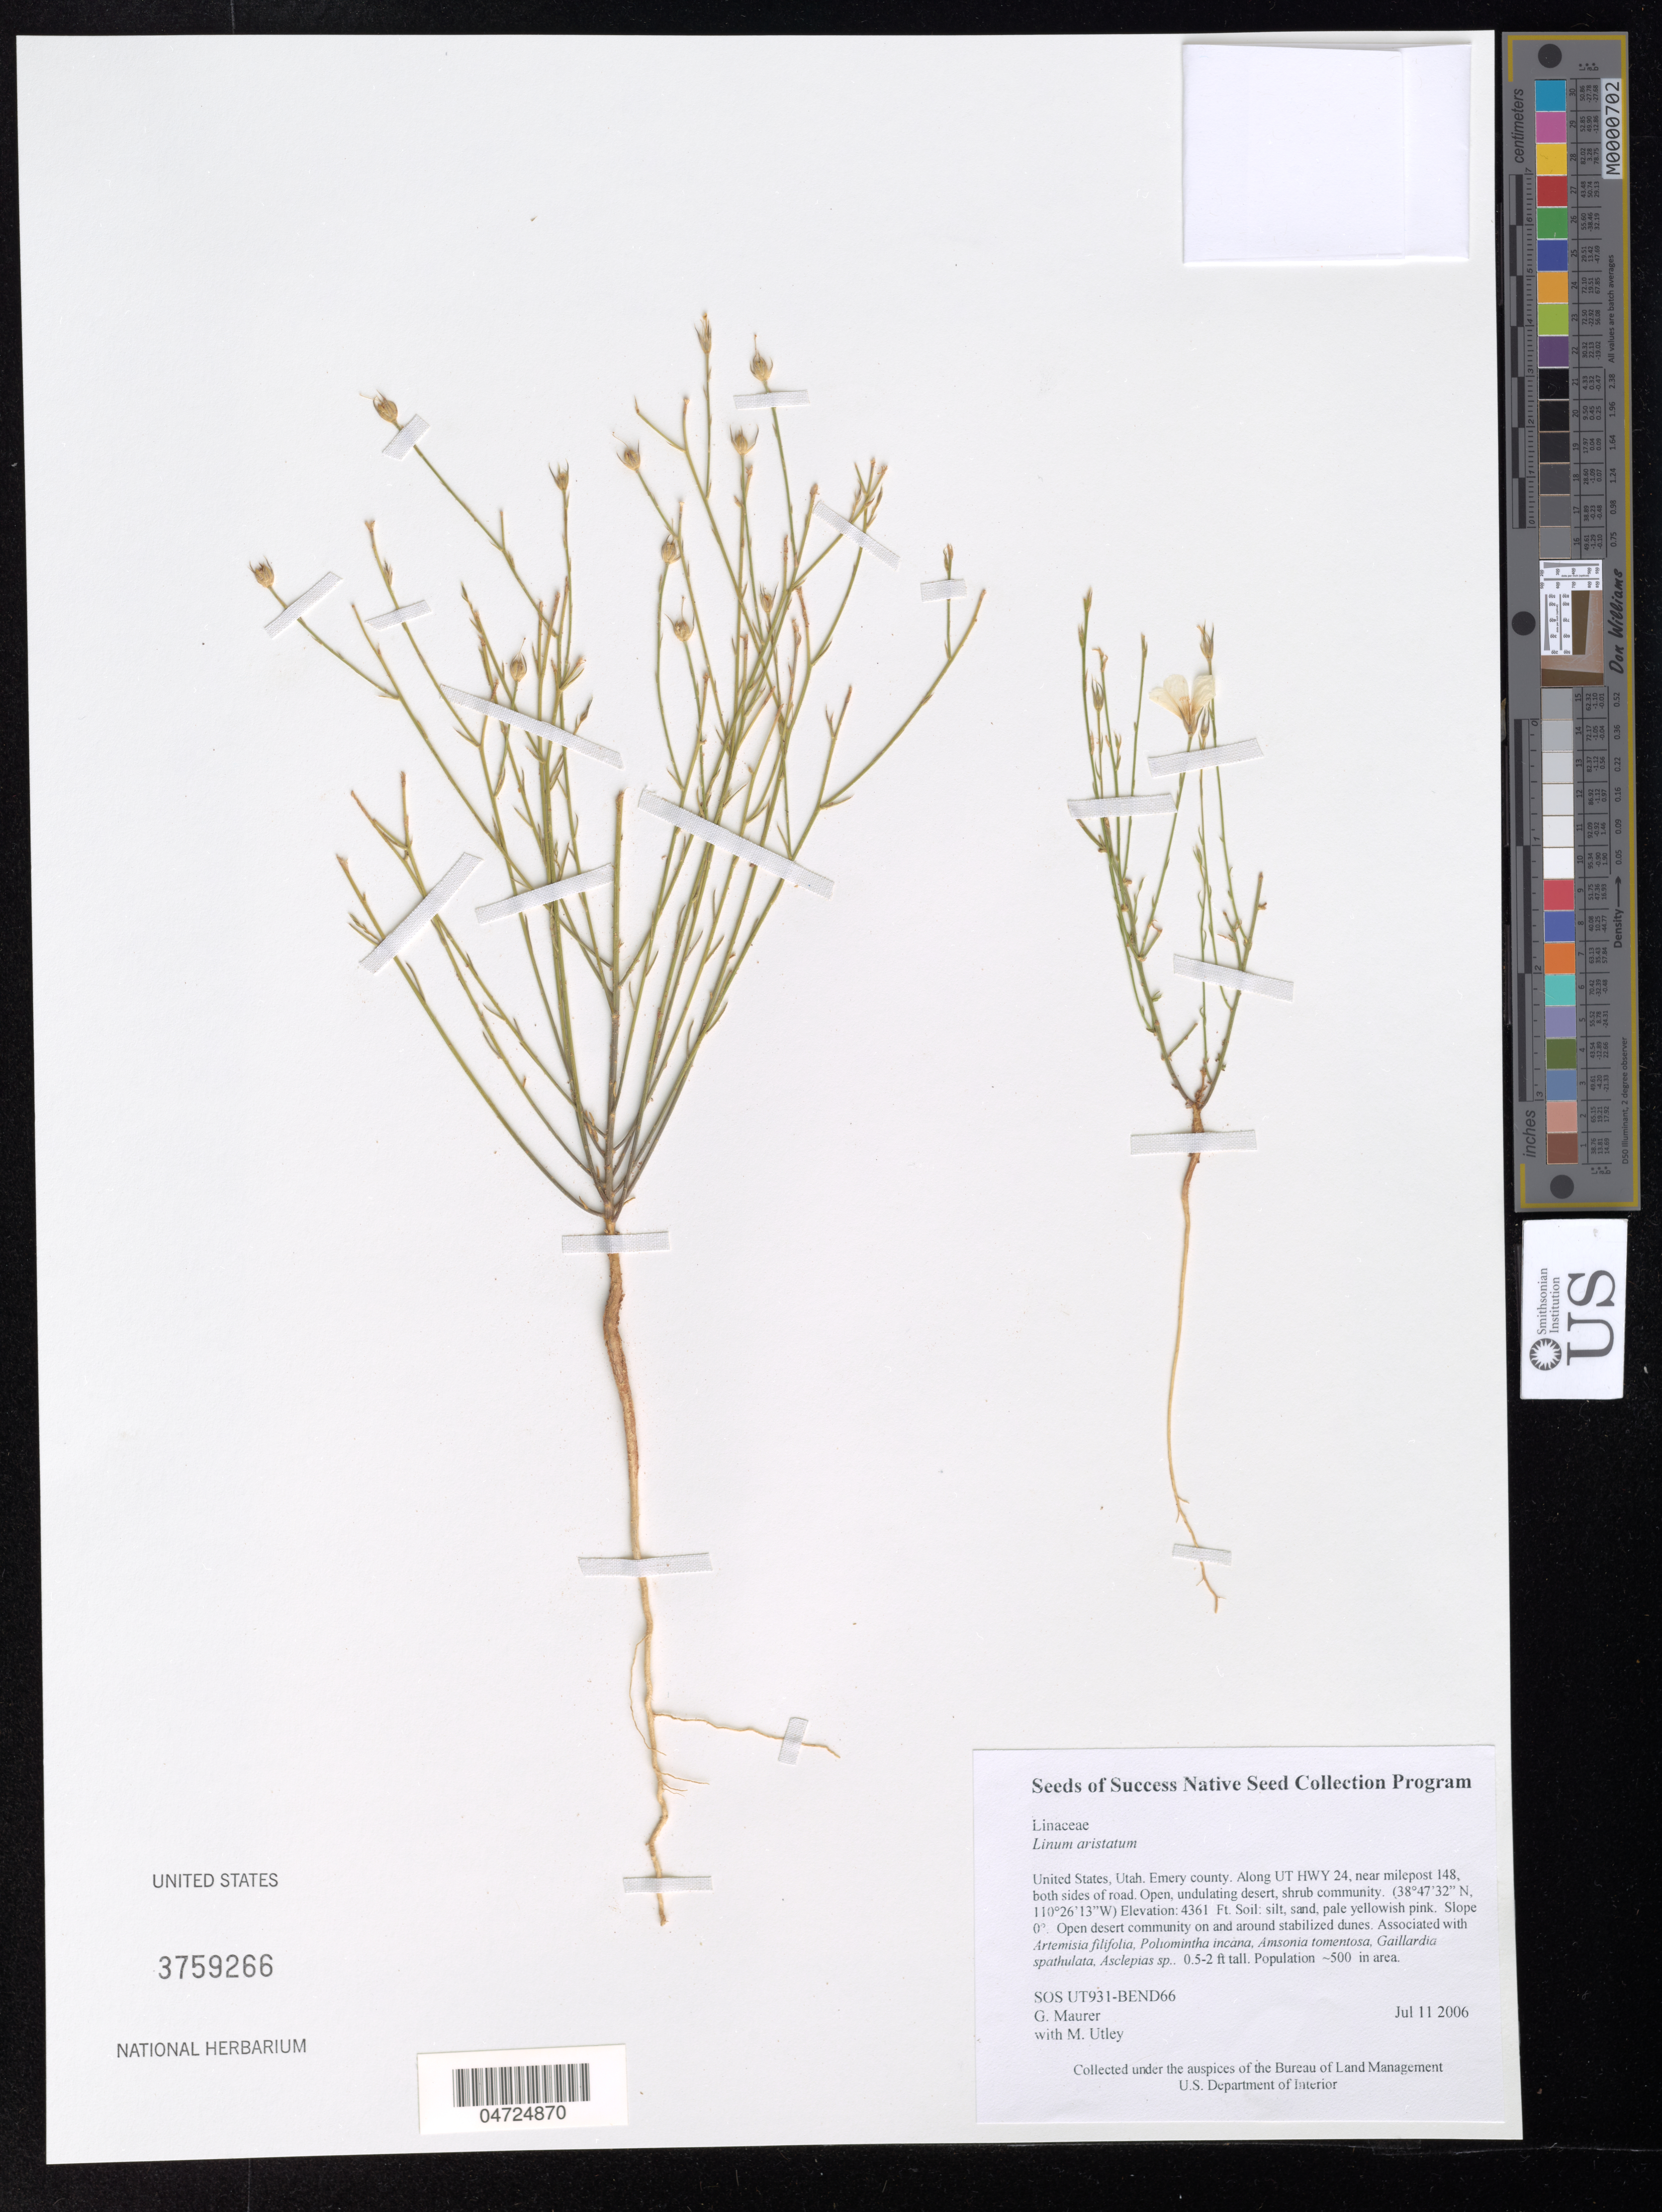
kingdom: Plantae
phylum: Tracheophyta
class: Magnoliopsida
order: Malpighiales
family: Linaceae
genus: Linum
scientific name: Linum aristatum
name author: Engelm.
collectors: G. Maurer & M. Utley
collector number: SOS UT931-BEND66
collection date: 2006-07-11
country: United States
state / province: Utah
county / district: Emery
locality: Emery county. Along UT HWY 24, near milepost 148, both sides of road.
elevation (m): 1329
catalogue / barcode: US 3759266